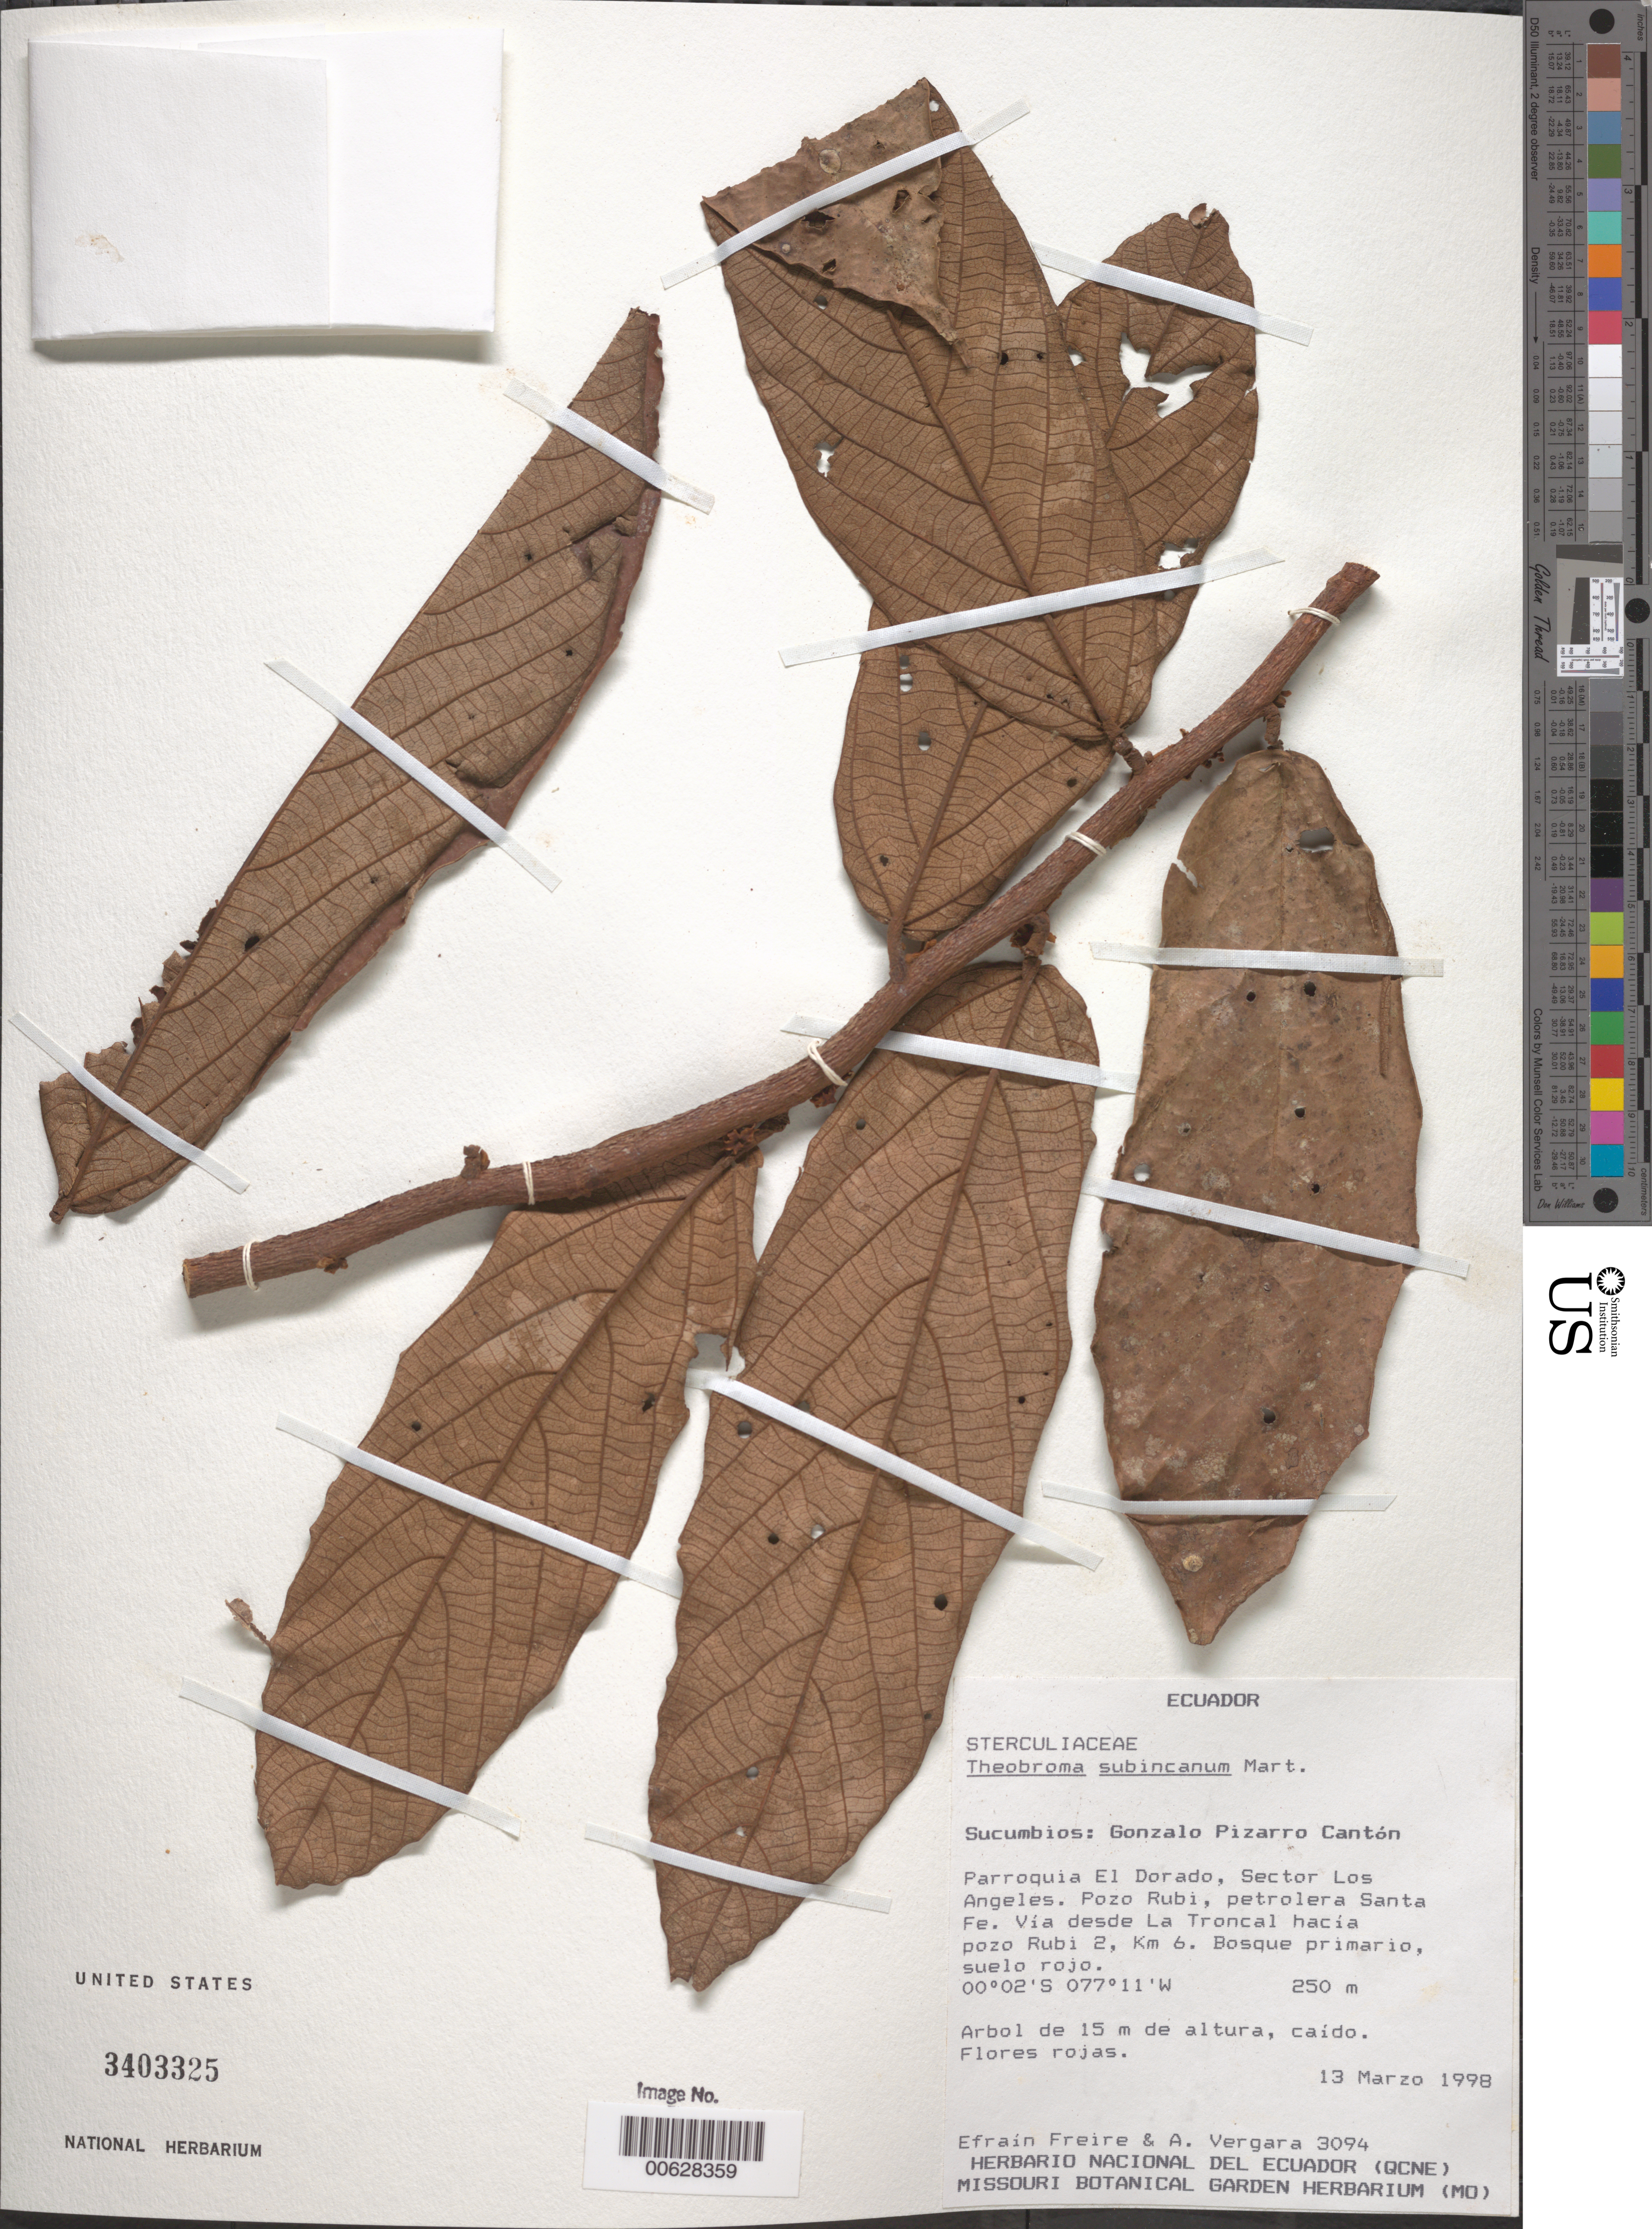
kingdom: Plantae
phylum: Tracheophyta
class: Magnoliopsida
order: Malvales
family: Malvaceae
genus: Theobroma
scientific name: Theobroma subincanum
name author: Mart.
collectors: E. Freire & A. Vergara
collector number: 3094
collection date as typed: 13 Mar 1998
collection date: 1998-03-13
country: Ecuador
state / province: Sucumbíos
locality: Gonzalo Pizarro Cantón. Parroquia El Dorado, Sector Los Angeles, pozo Rubi, petrolera santa Fe, vía desde La Troncal Hacia pozo Rubi 2, km 6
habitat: Bosque primario, suelo rojo.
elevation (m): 250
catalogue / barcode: US 3403325